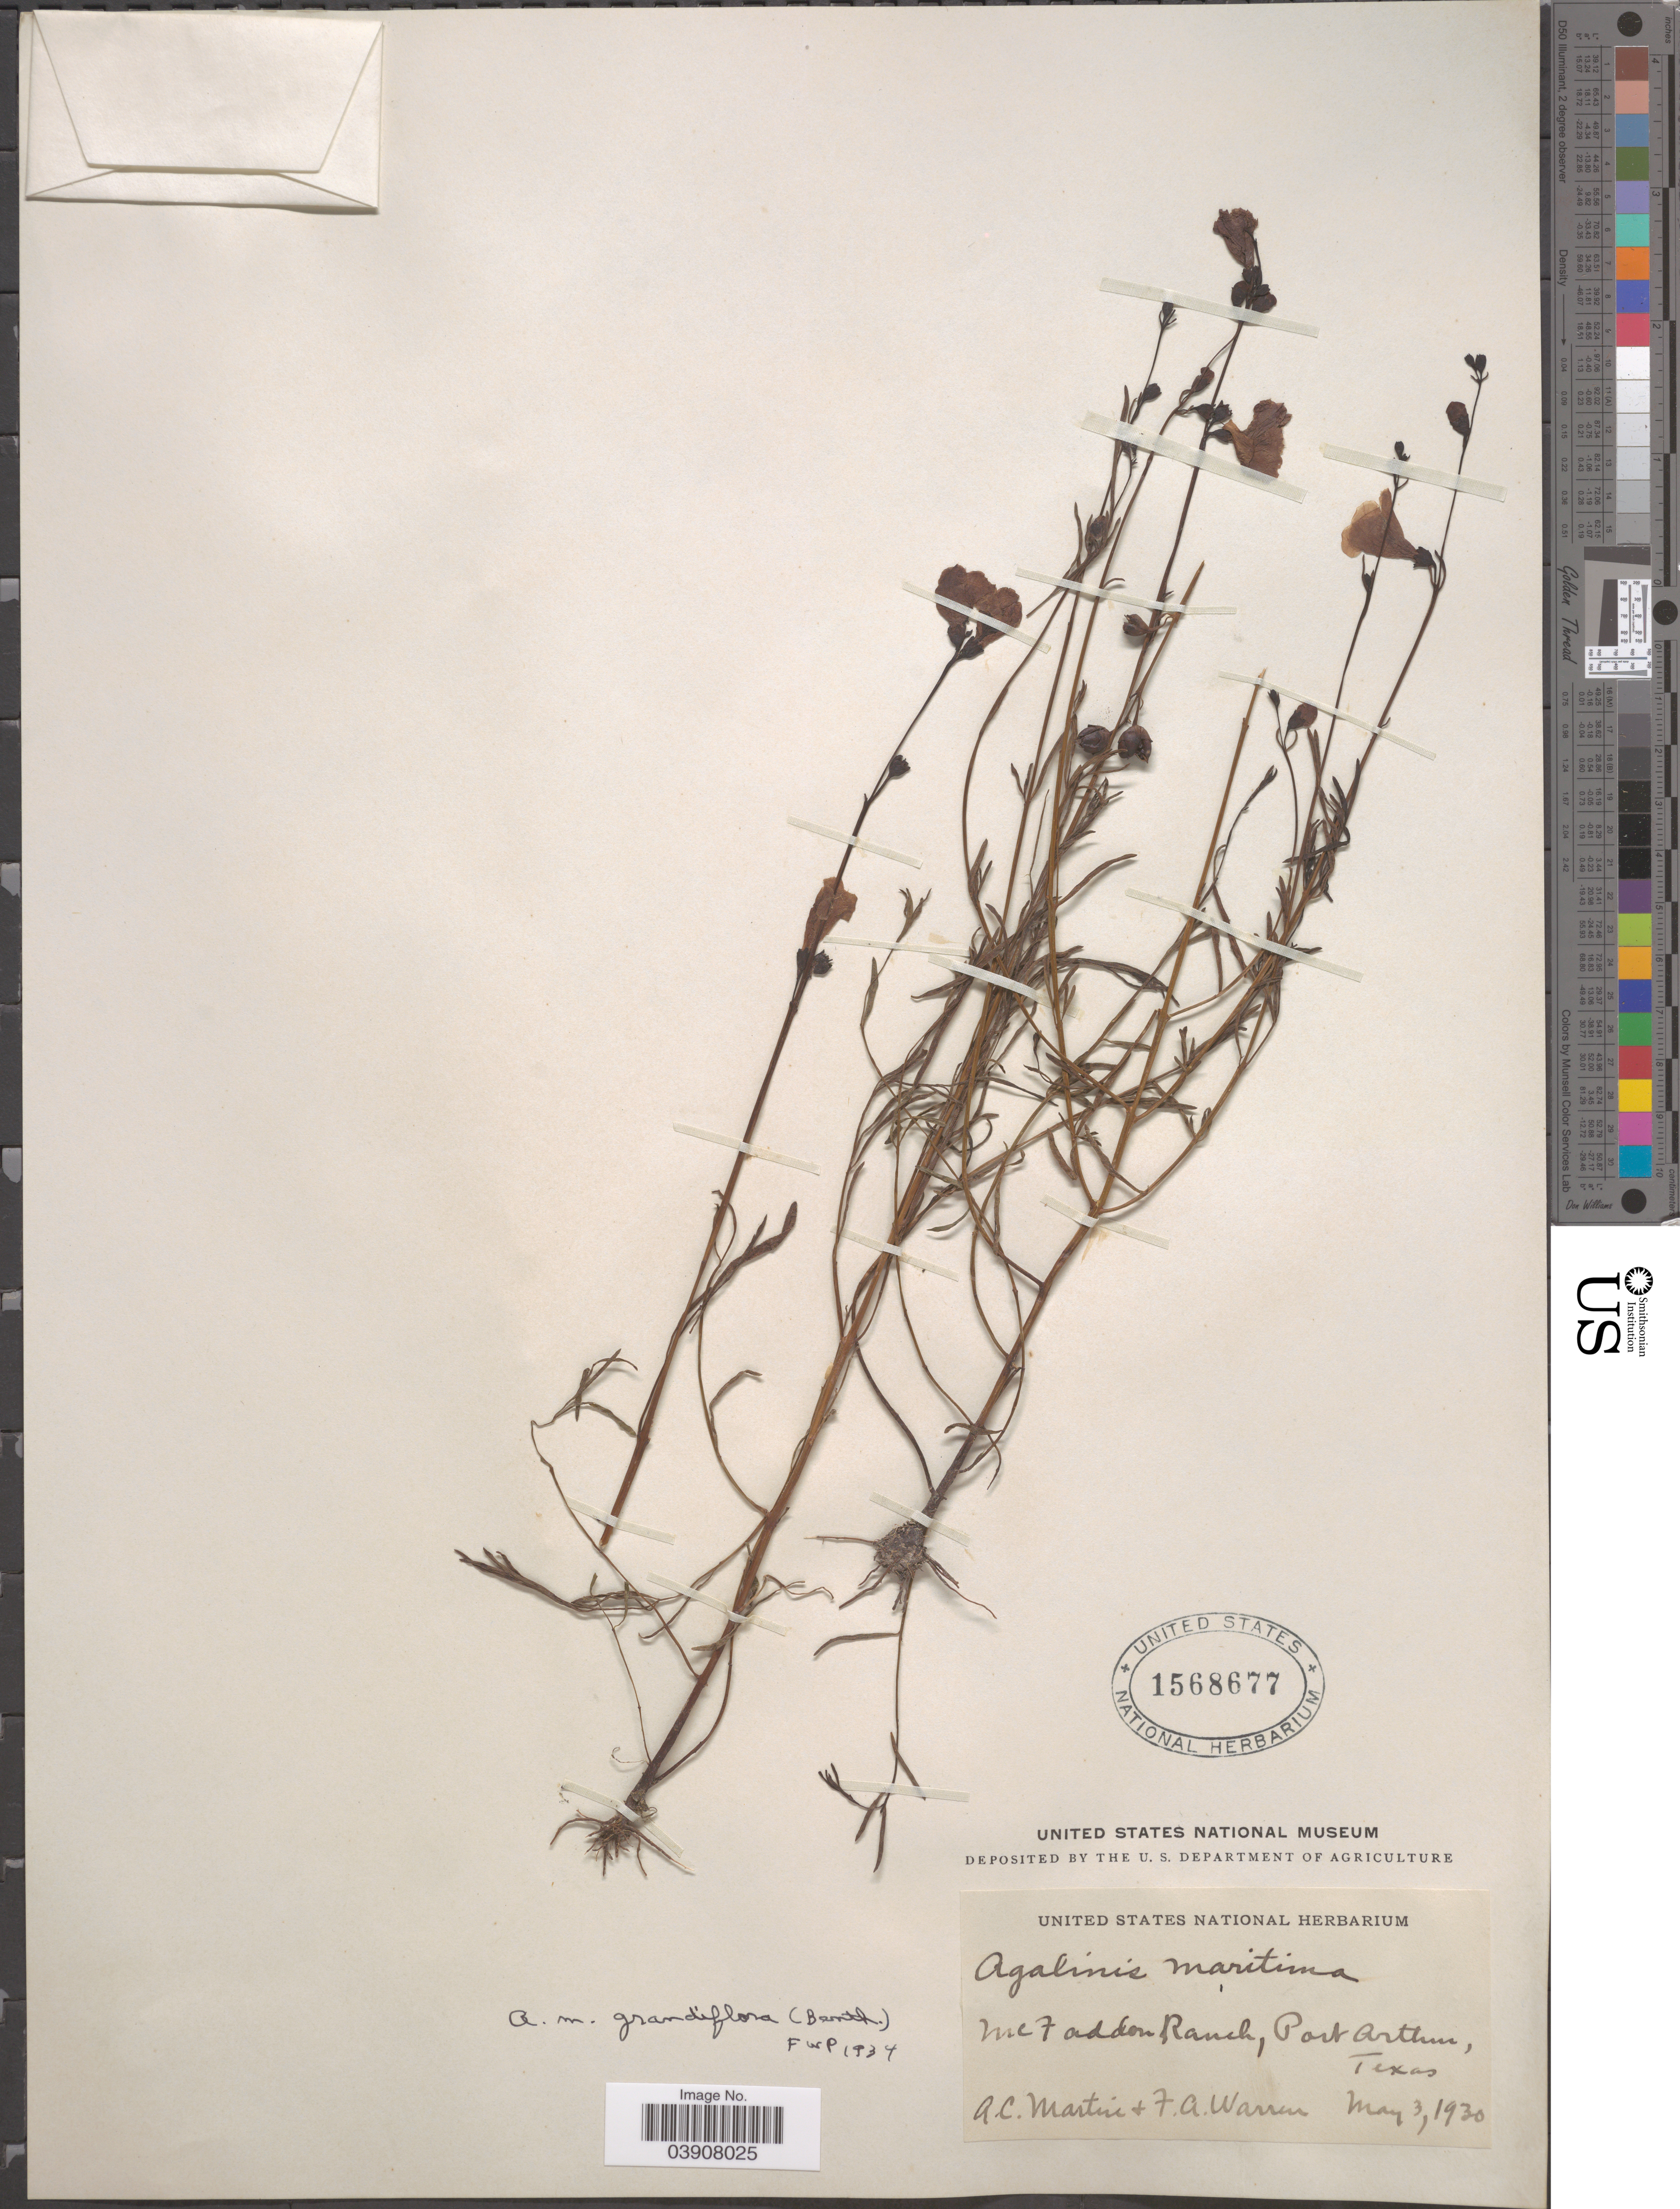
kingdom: Plantae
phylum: Tracheophyta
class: Magnoliopsida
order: Lamiales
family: Orobanchaceae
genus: Agalinis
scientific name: Agalinis maritima var. grandiflora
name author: (Benth.) Pennell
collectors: A. Martini & F. Warren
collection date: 1930-05-03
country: United States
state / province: Texas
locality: McFadden Ranch, Port Arthur.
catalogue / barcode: US 1568677